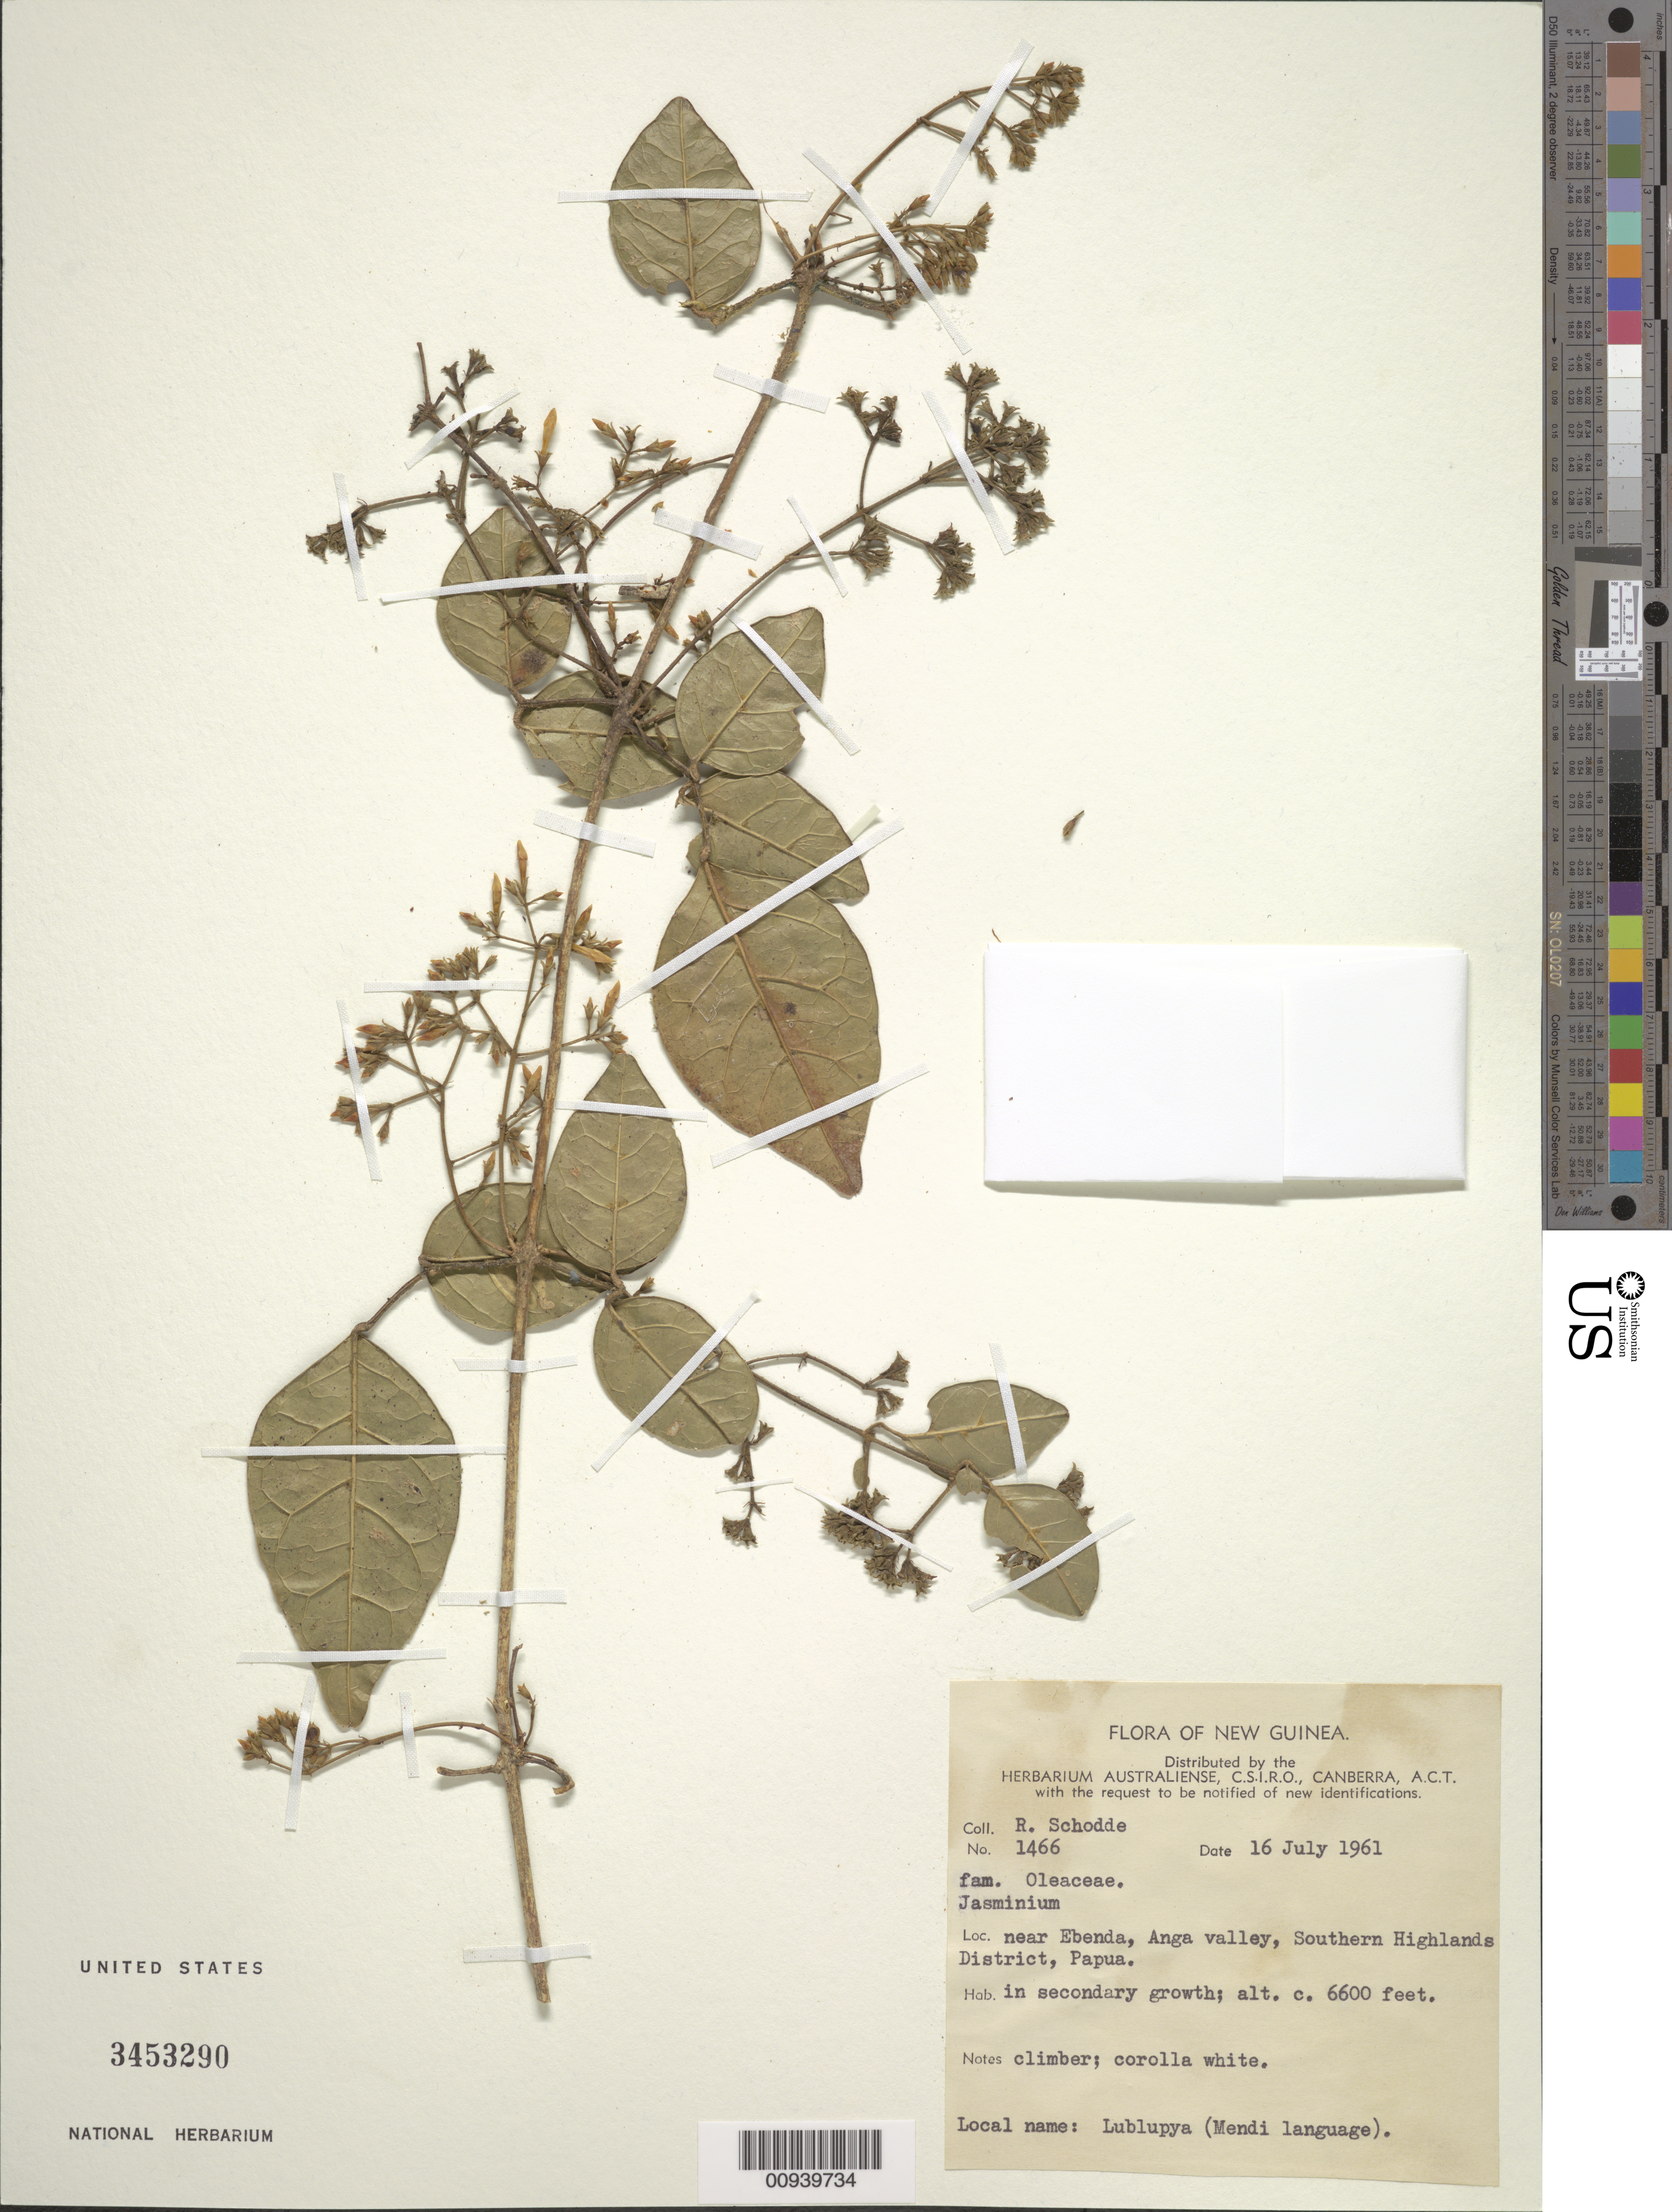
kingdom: Plantae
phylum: Tracheophyta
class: Magnoliopsida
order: Lamiales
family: Oleaceae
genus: Jasminum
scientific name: Jasminum sp.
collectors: R. Schodde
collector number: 1466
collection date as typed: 16 Jul 1961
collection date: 1961-07-16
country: Papua New Guinea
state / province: Southern Highlands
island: New Guinea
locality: near Ebenda, Anga valley, Southern Highlands District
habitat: in secondary growth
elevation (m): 2012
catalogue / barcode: US 3453290